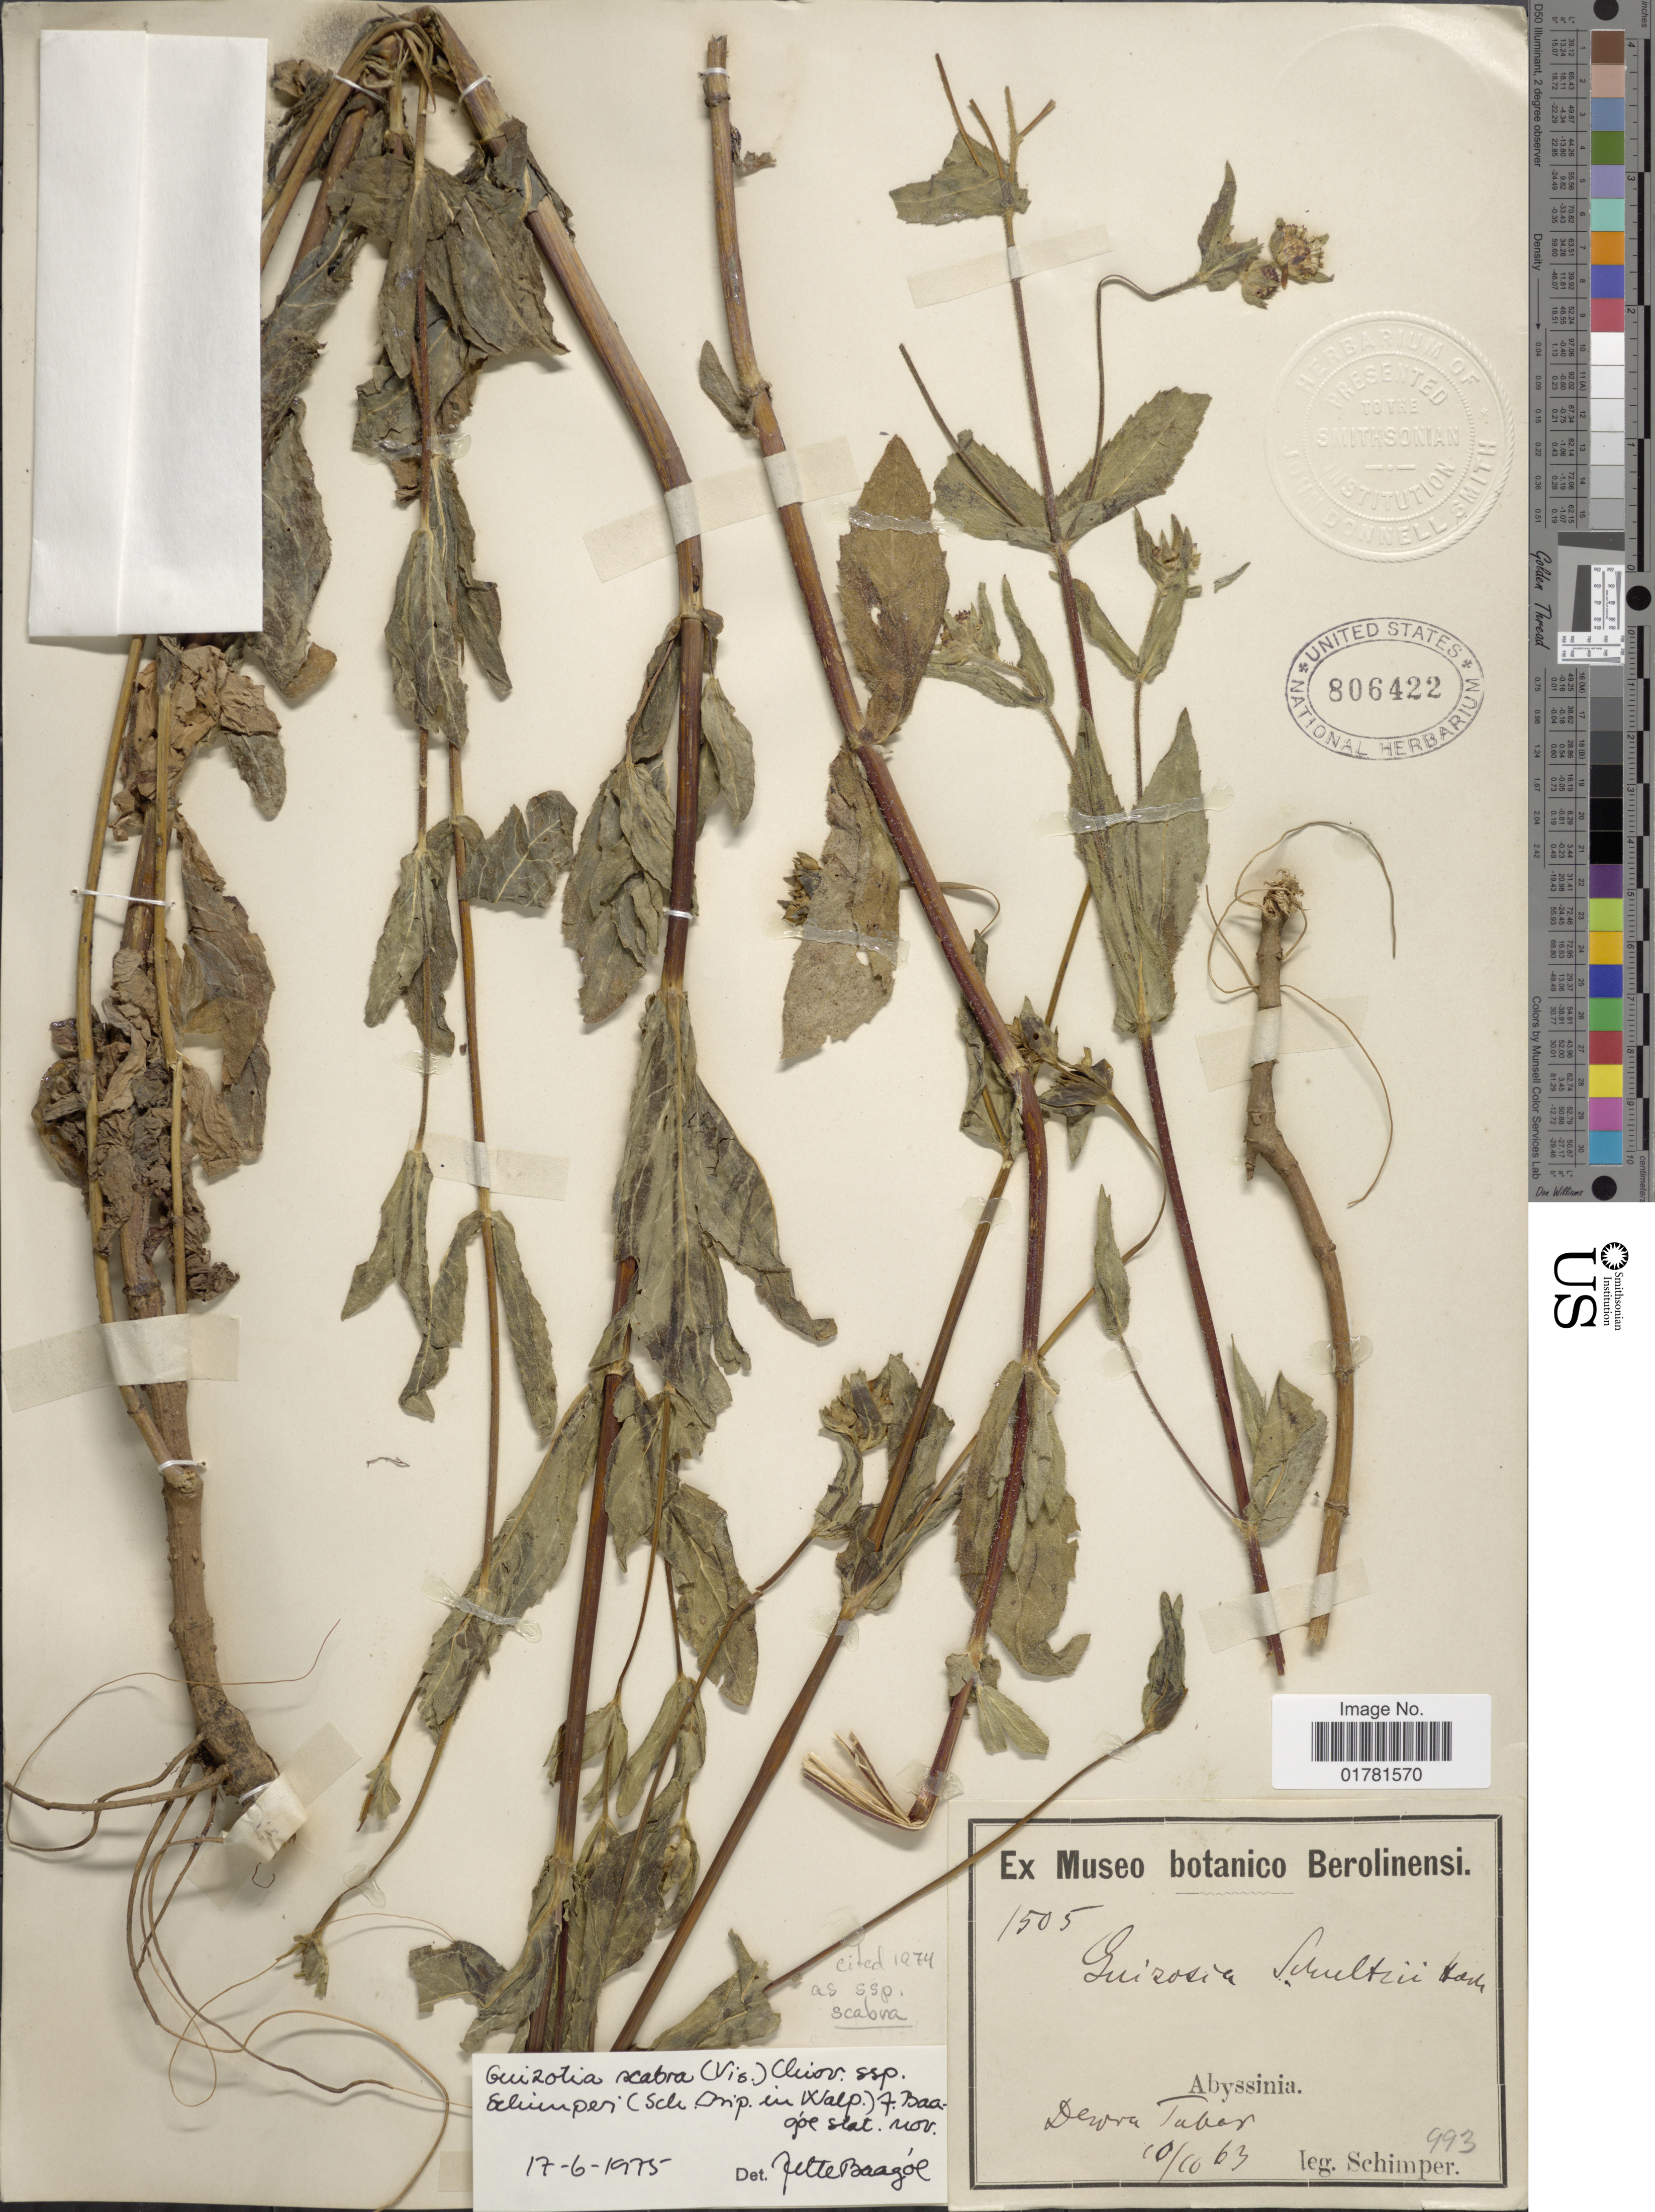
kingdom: Plantae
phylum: Tracheophyta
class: Magnoliopsida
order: Asterales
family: Asteraceae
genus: Guizotia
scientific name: Guizotia scabra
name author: Chiov.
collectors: -. Schimper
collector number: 1505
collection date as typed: Transcribed d/m/y: 10/10/63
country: Eritrea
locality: Abyssinia,Dewra Tabar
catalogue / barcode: US 806422